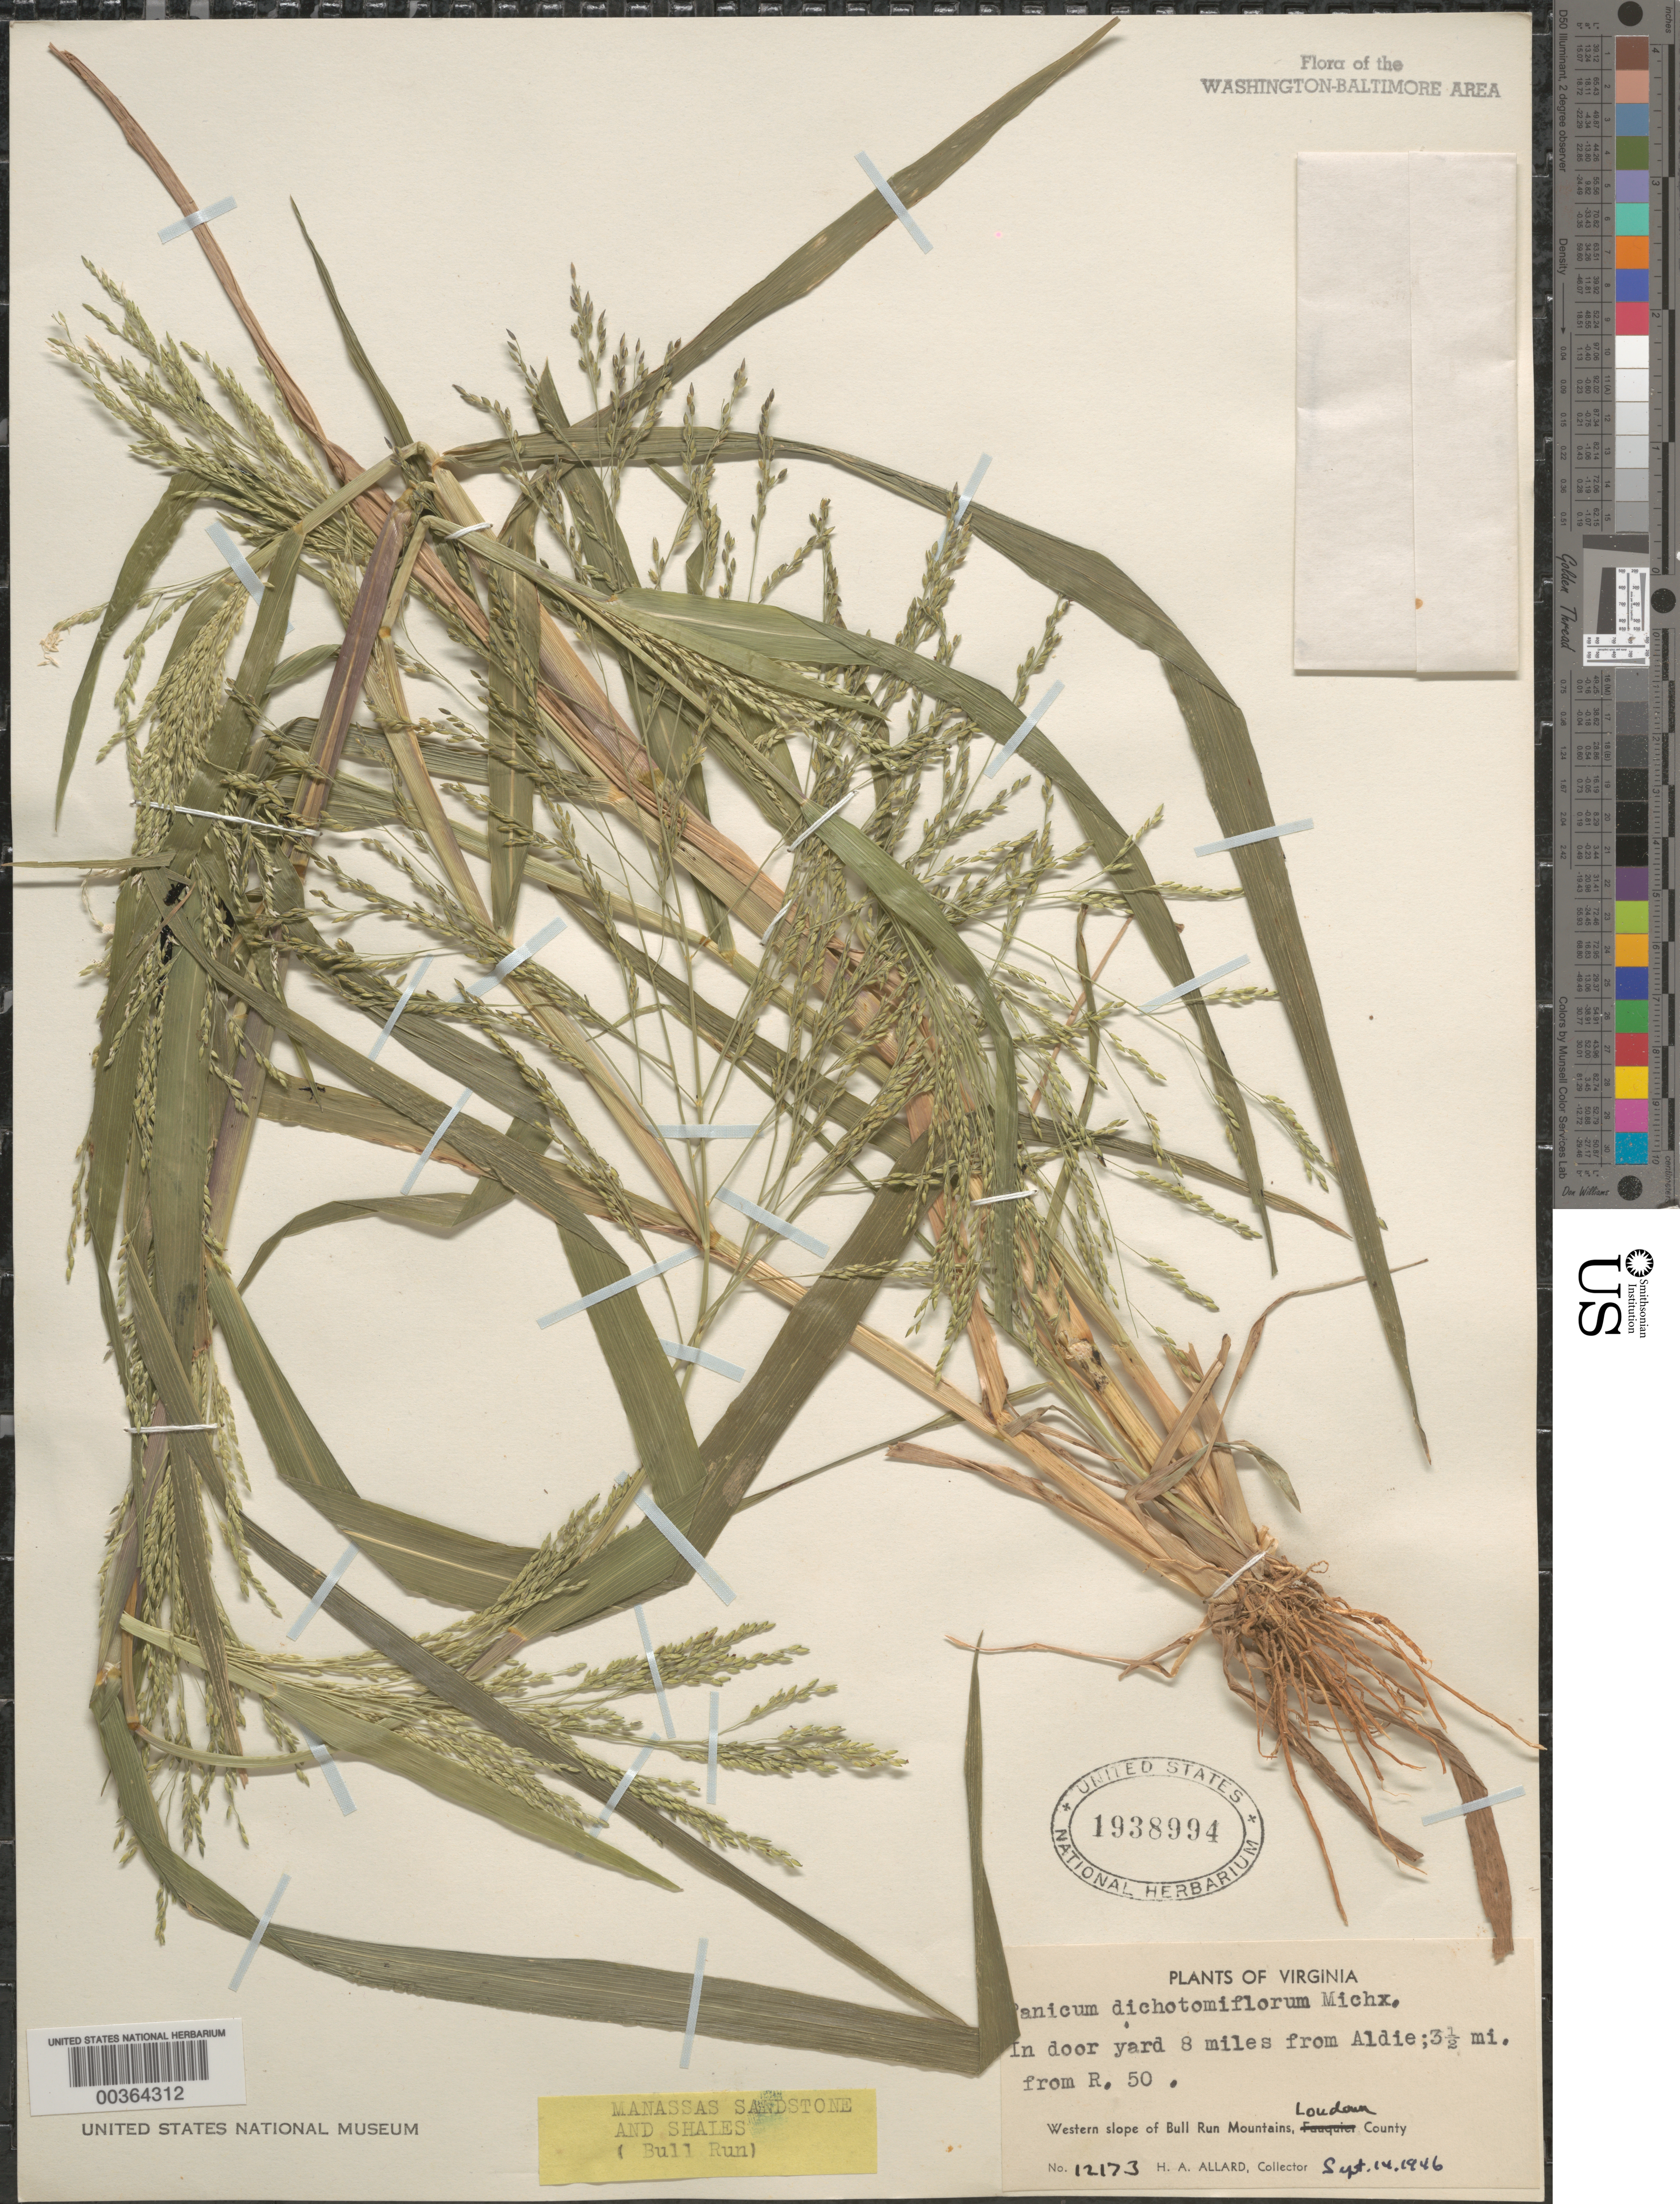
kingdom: Plantae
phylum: Tracheophyta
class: Liliopsida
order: Poales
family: Poaceae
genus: Panicum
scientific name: Panicum dichotomiflorum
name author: Michx.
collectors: H. A. Allard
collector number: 12173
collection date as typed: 14 Sep 1946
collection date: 1946-09-14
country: United States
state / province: Virginia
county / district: Loudoun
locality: Aldie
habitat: In door yard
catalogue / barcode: US 1938994